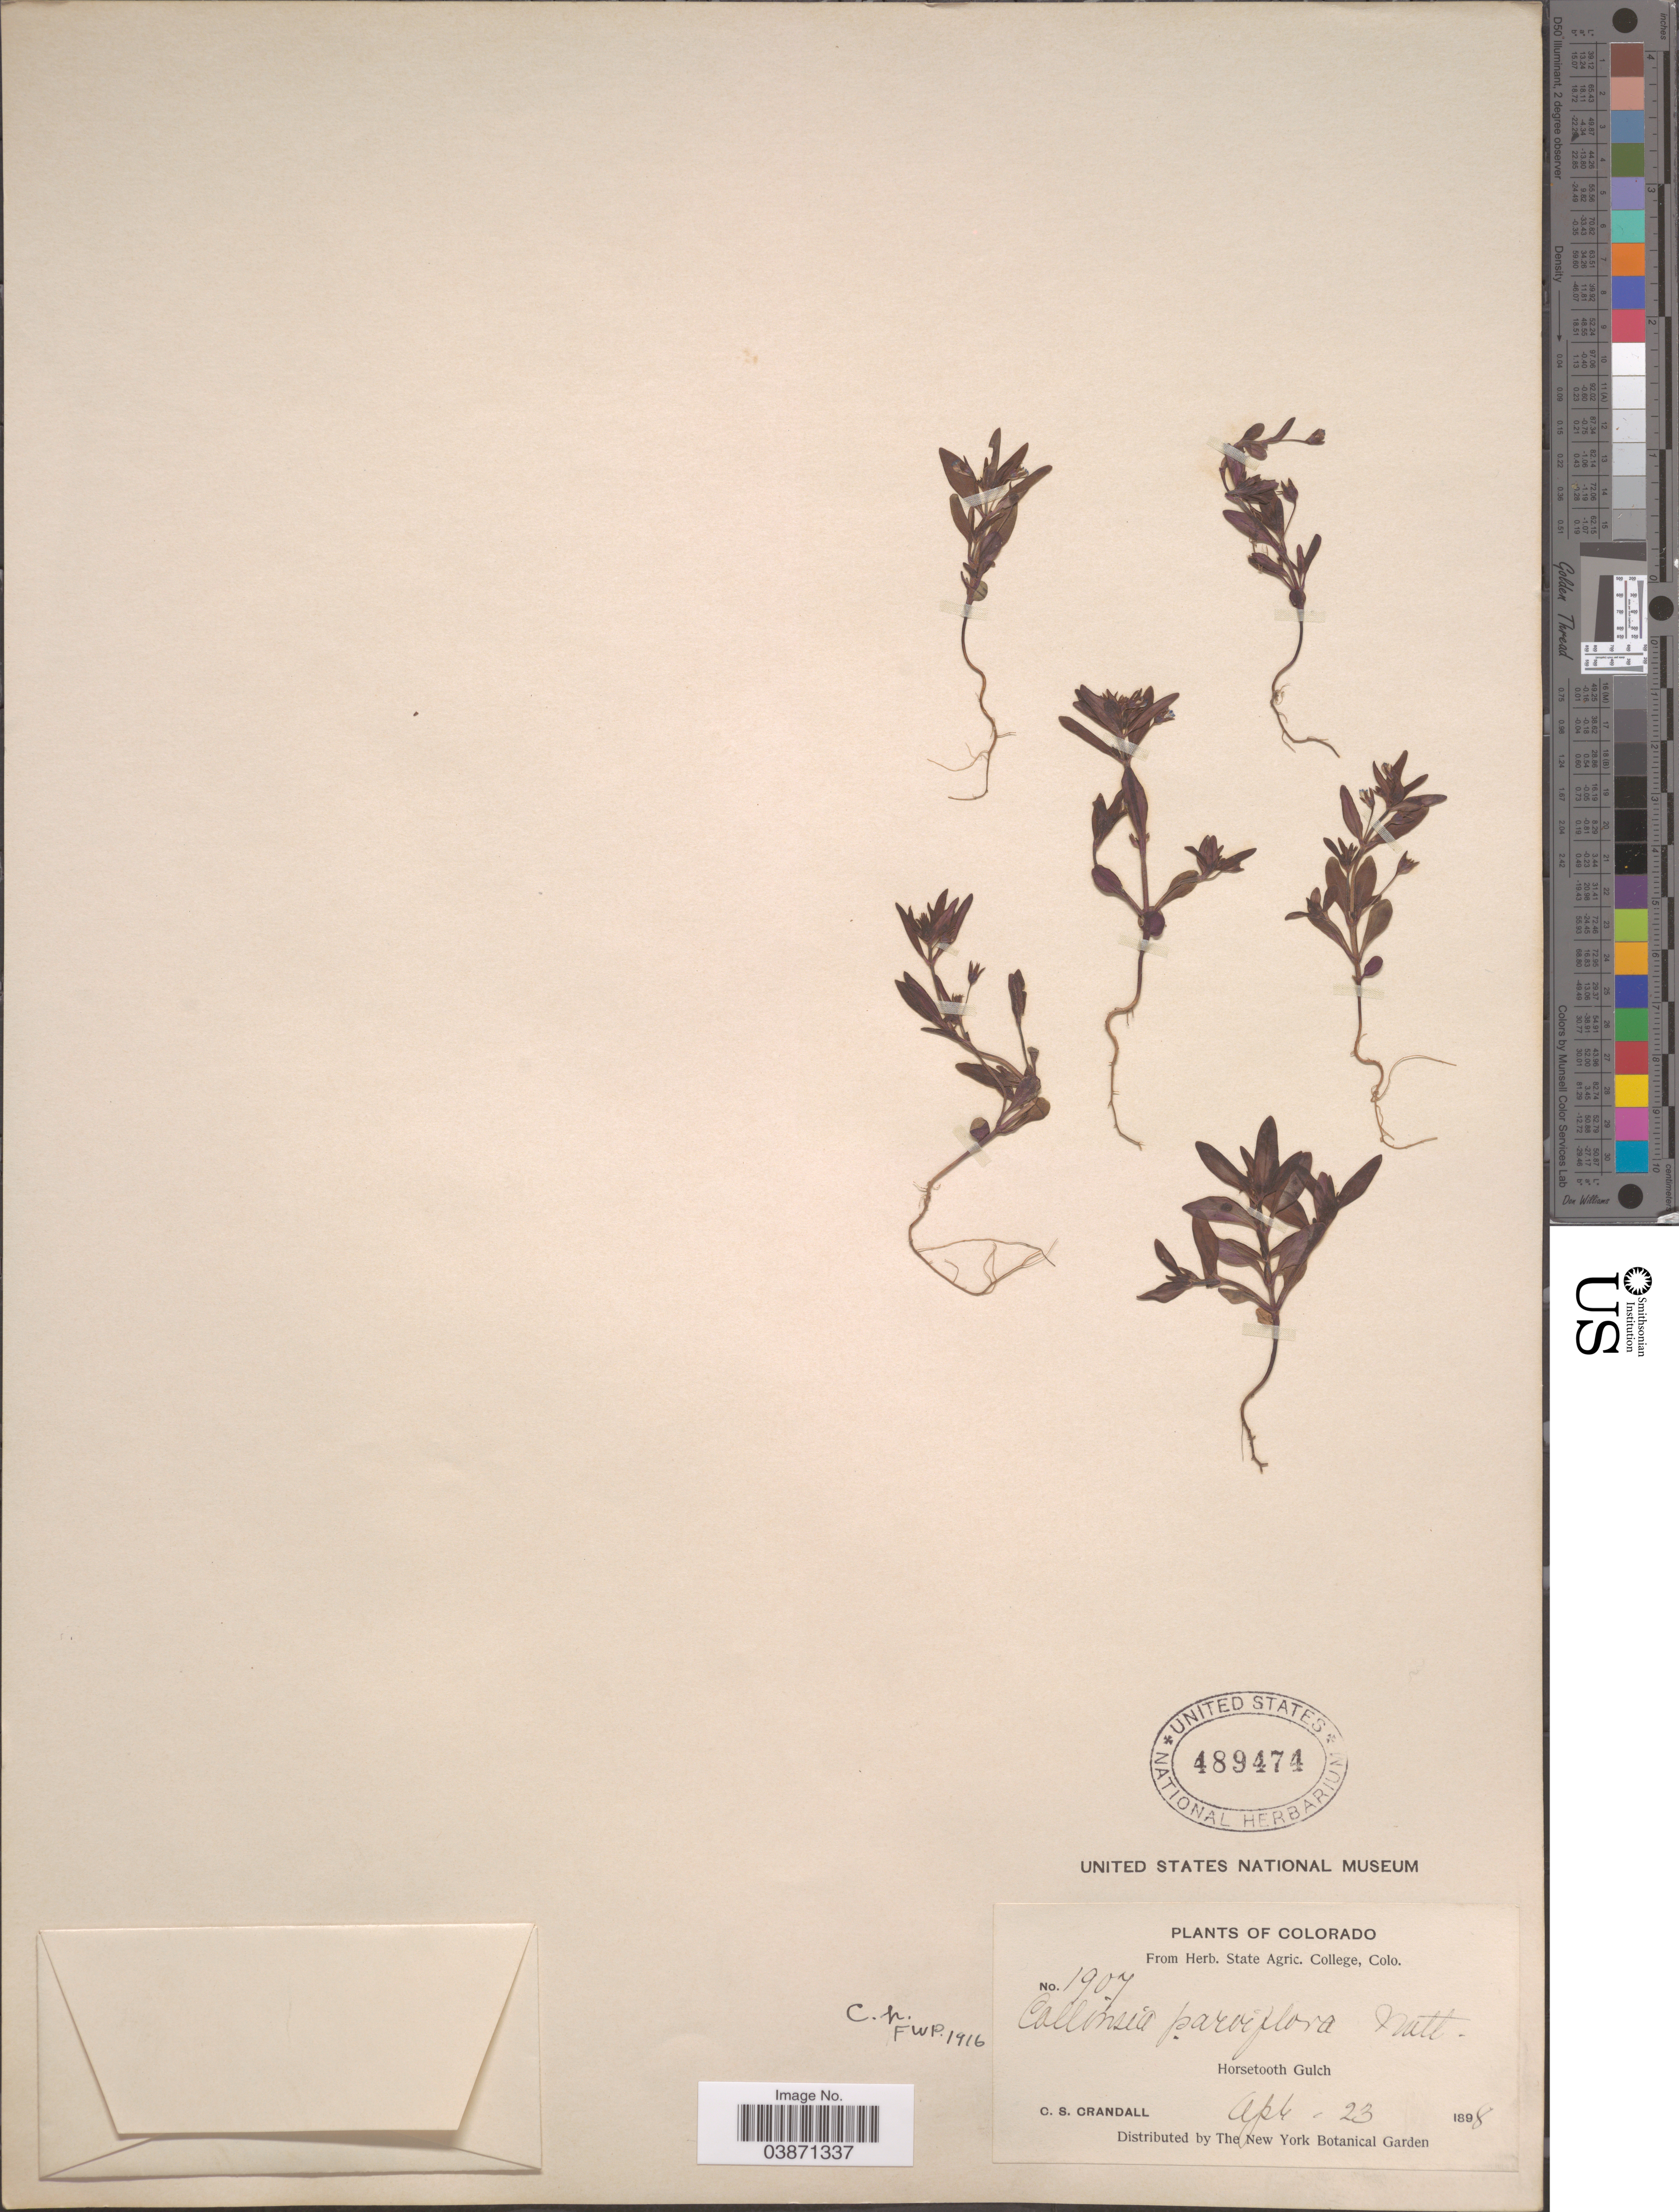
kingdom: Plantae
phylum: Tracheophyta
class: Magnoliopsida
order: Lamiales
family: Plantaginaceae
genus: Collinsia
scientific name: Collinsia parviflora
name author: Douglas ex Lindl.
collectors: C. Crandall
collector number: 1907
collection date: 1898-04-23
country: United States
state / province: Colorado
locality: Horsetooth Gulch.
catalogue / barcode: US 489474